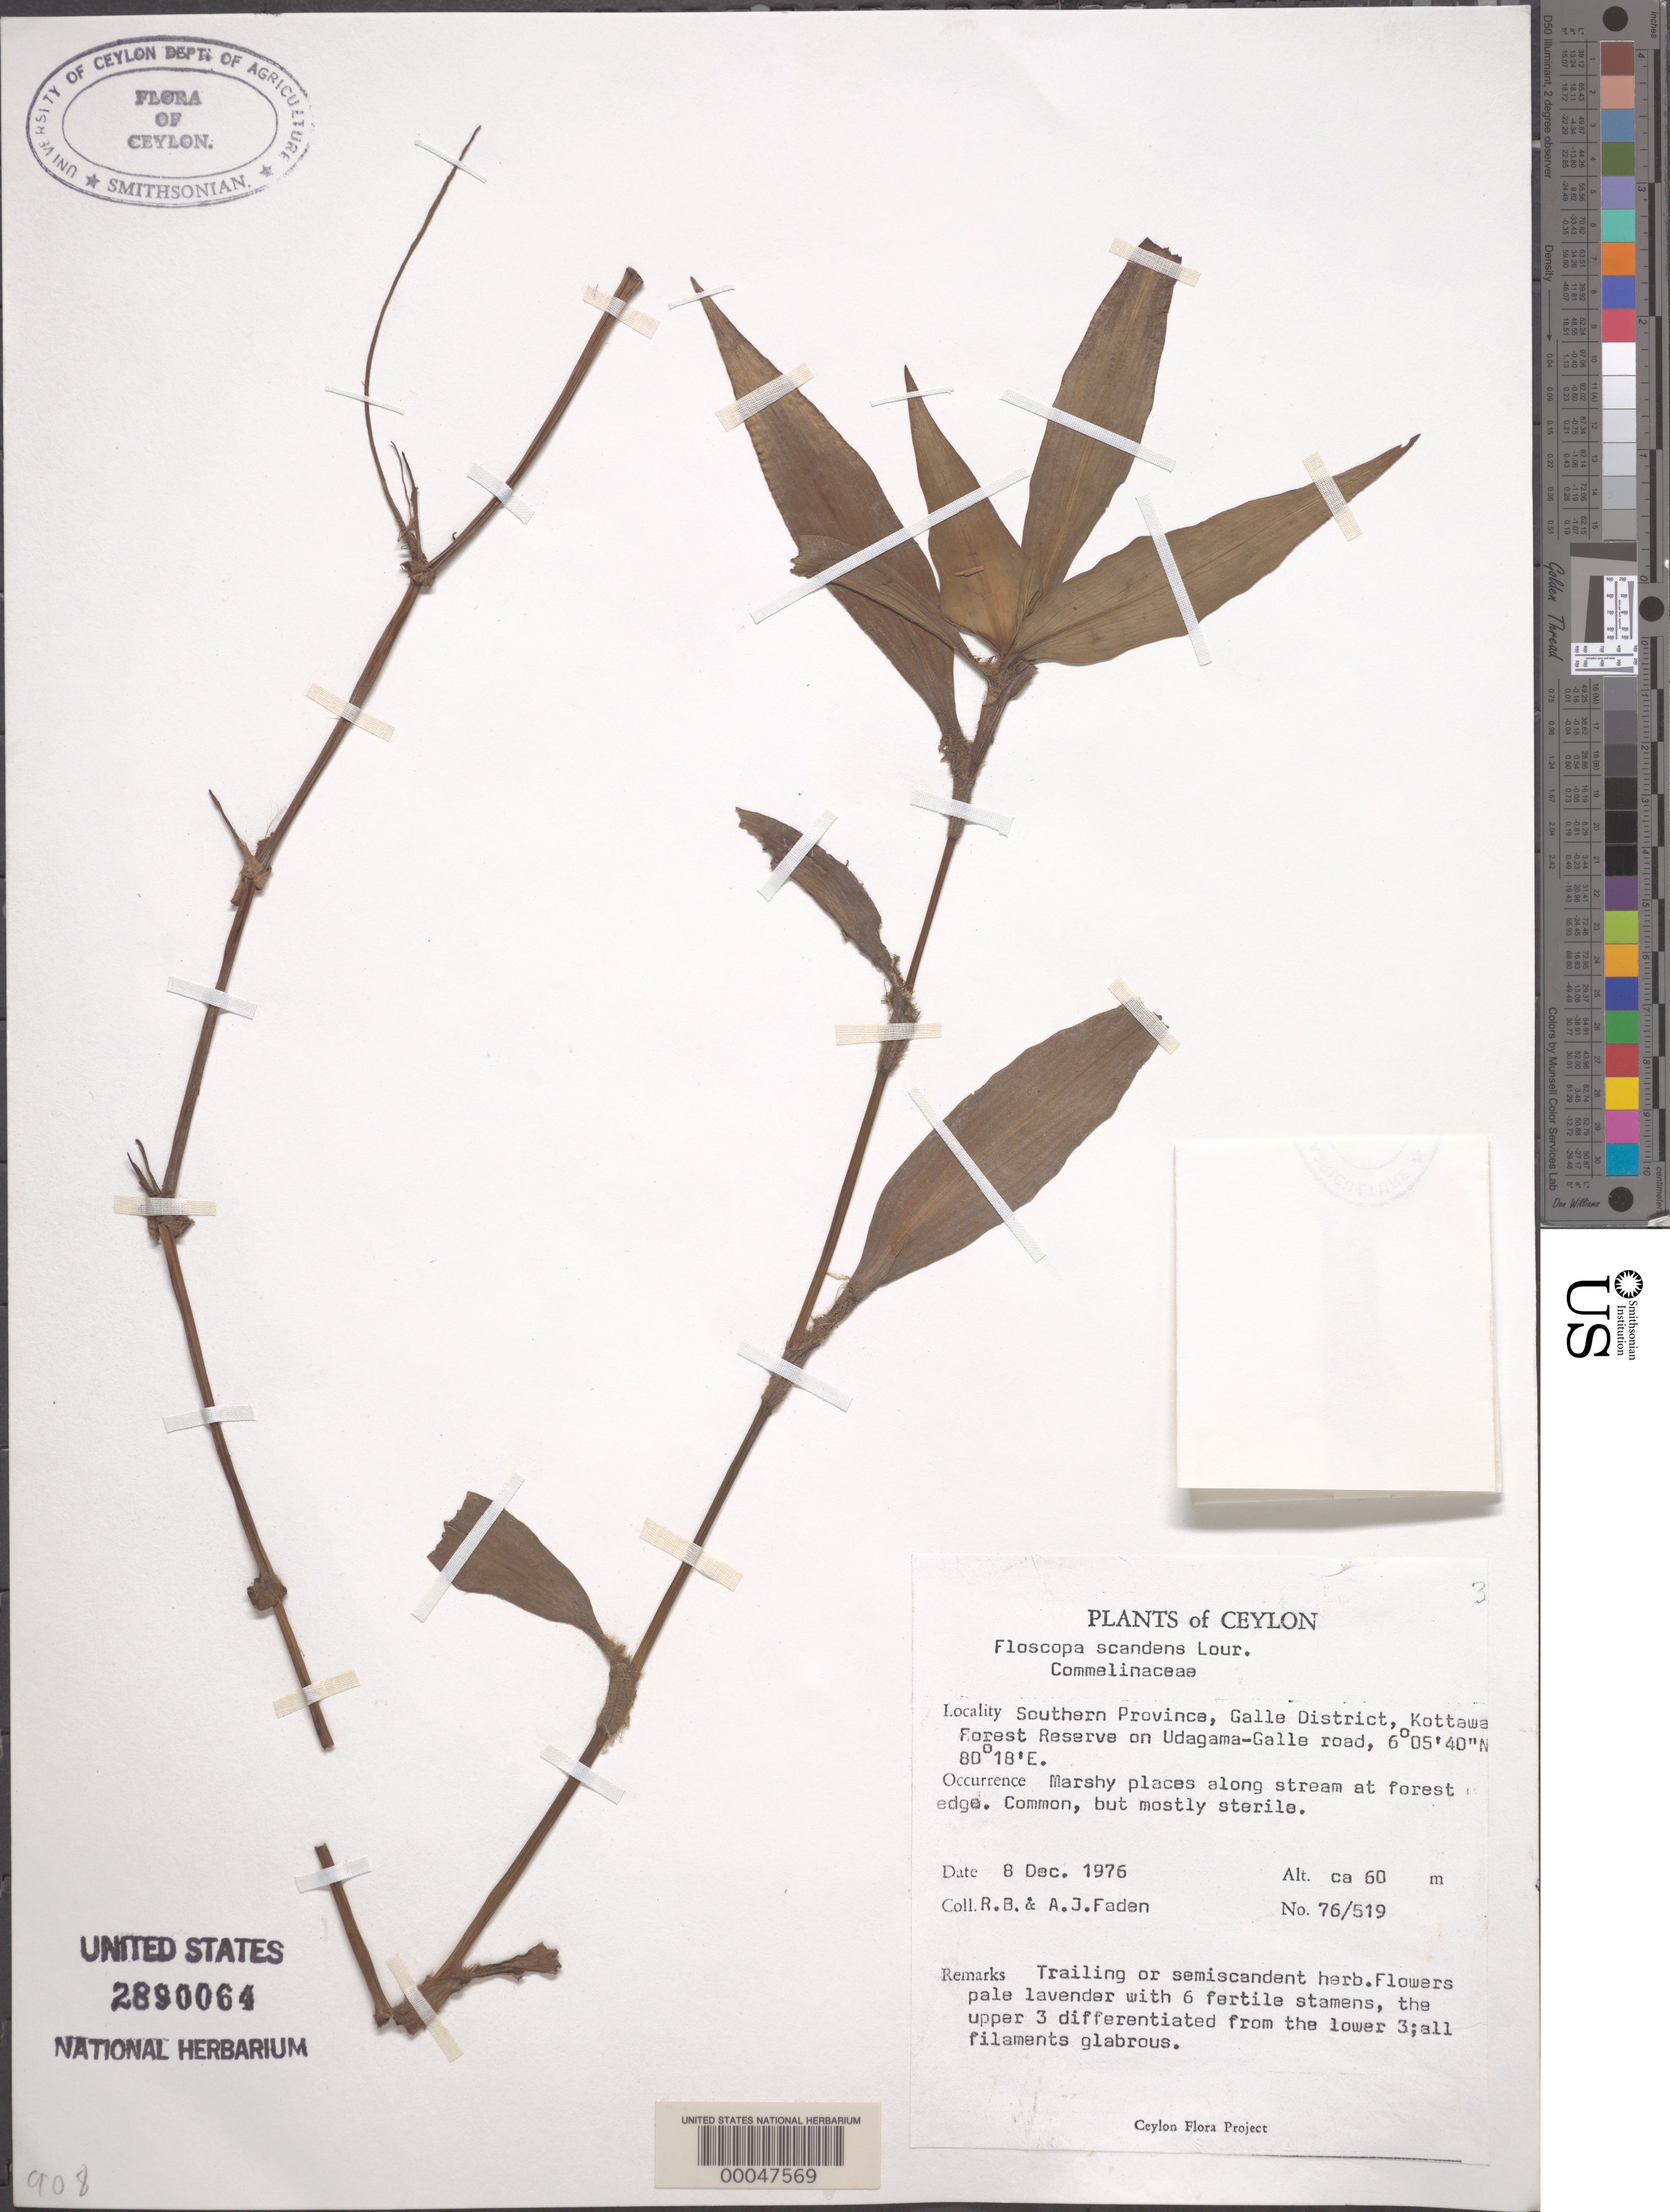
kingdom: Plantae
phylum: Tracheophyta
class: Liliopsida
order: Commelinales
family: Commelinaceae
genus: Floscopa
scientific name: Floscopa scandens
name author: Lour.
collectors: R. B. Faden & A. J. Faden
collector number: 76/519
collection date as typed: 08 Dec 1976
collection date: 1976-12-08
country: Sri Lanka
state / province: Southern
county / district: Galle Dist.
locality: Kottawa forest reserve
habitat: Marshy area near stream; forest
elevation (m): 60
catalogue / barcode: US 2890064